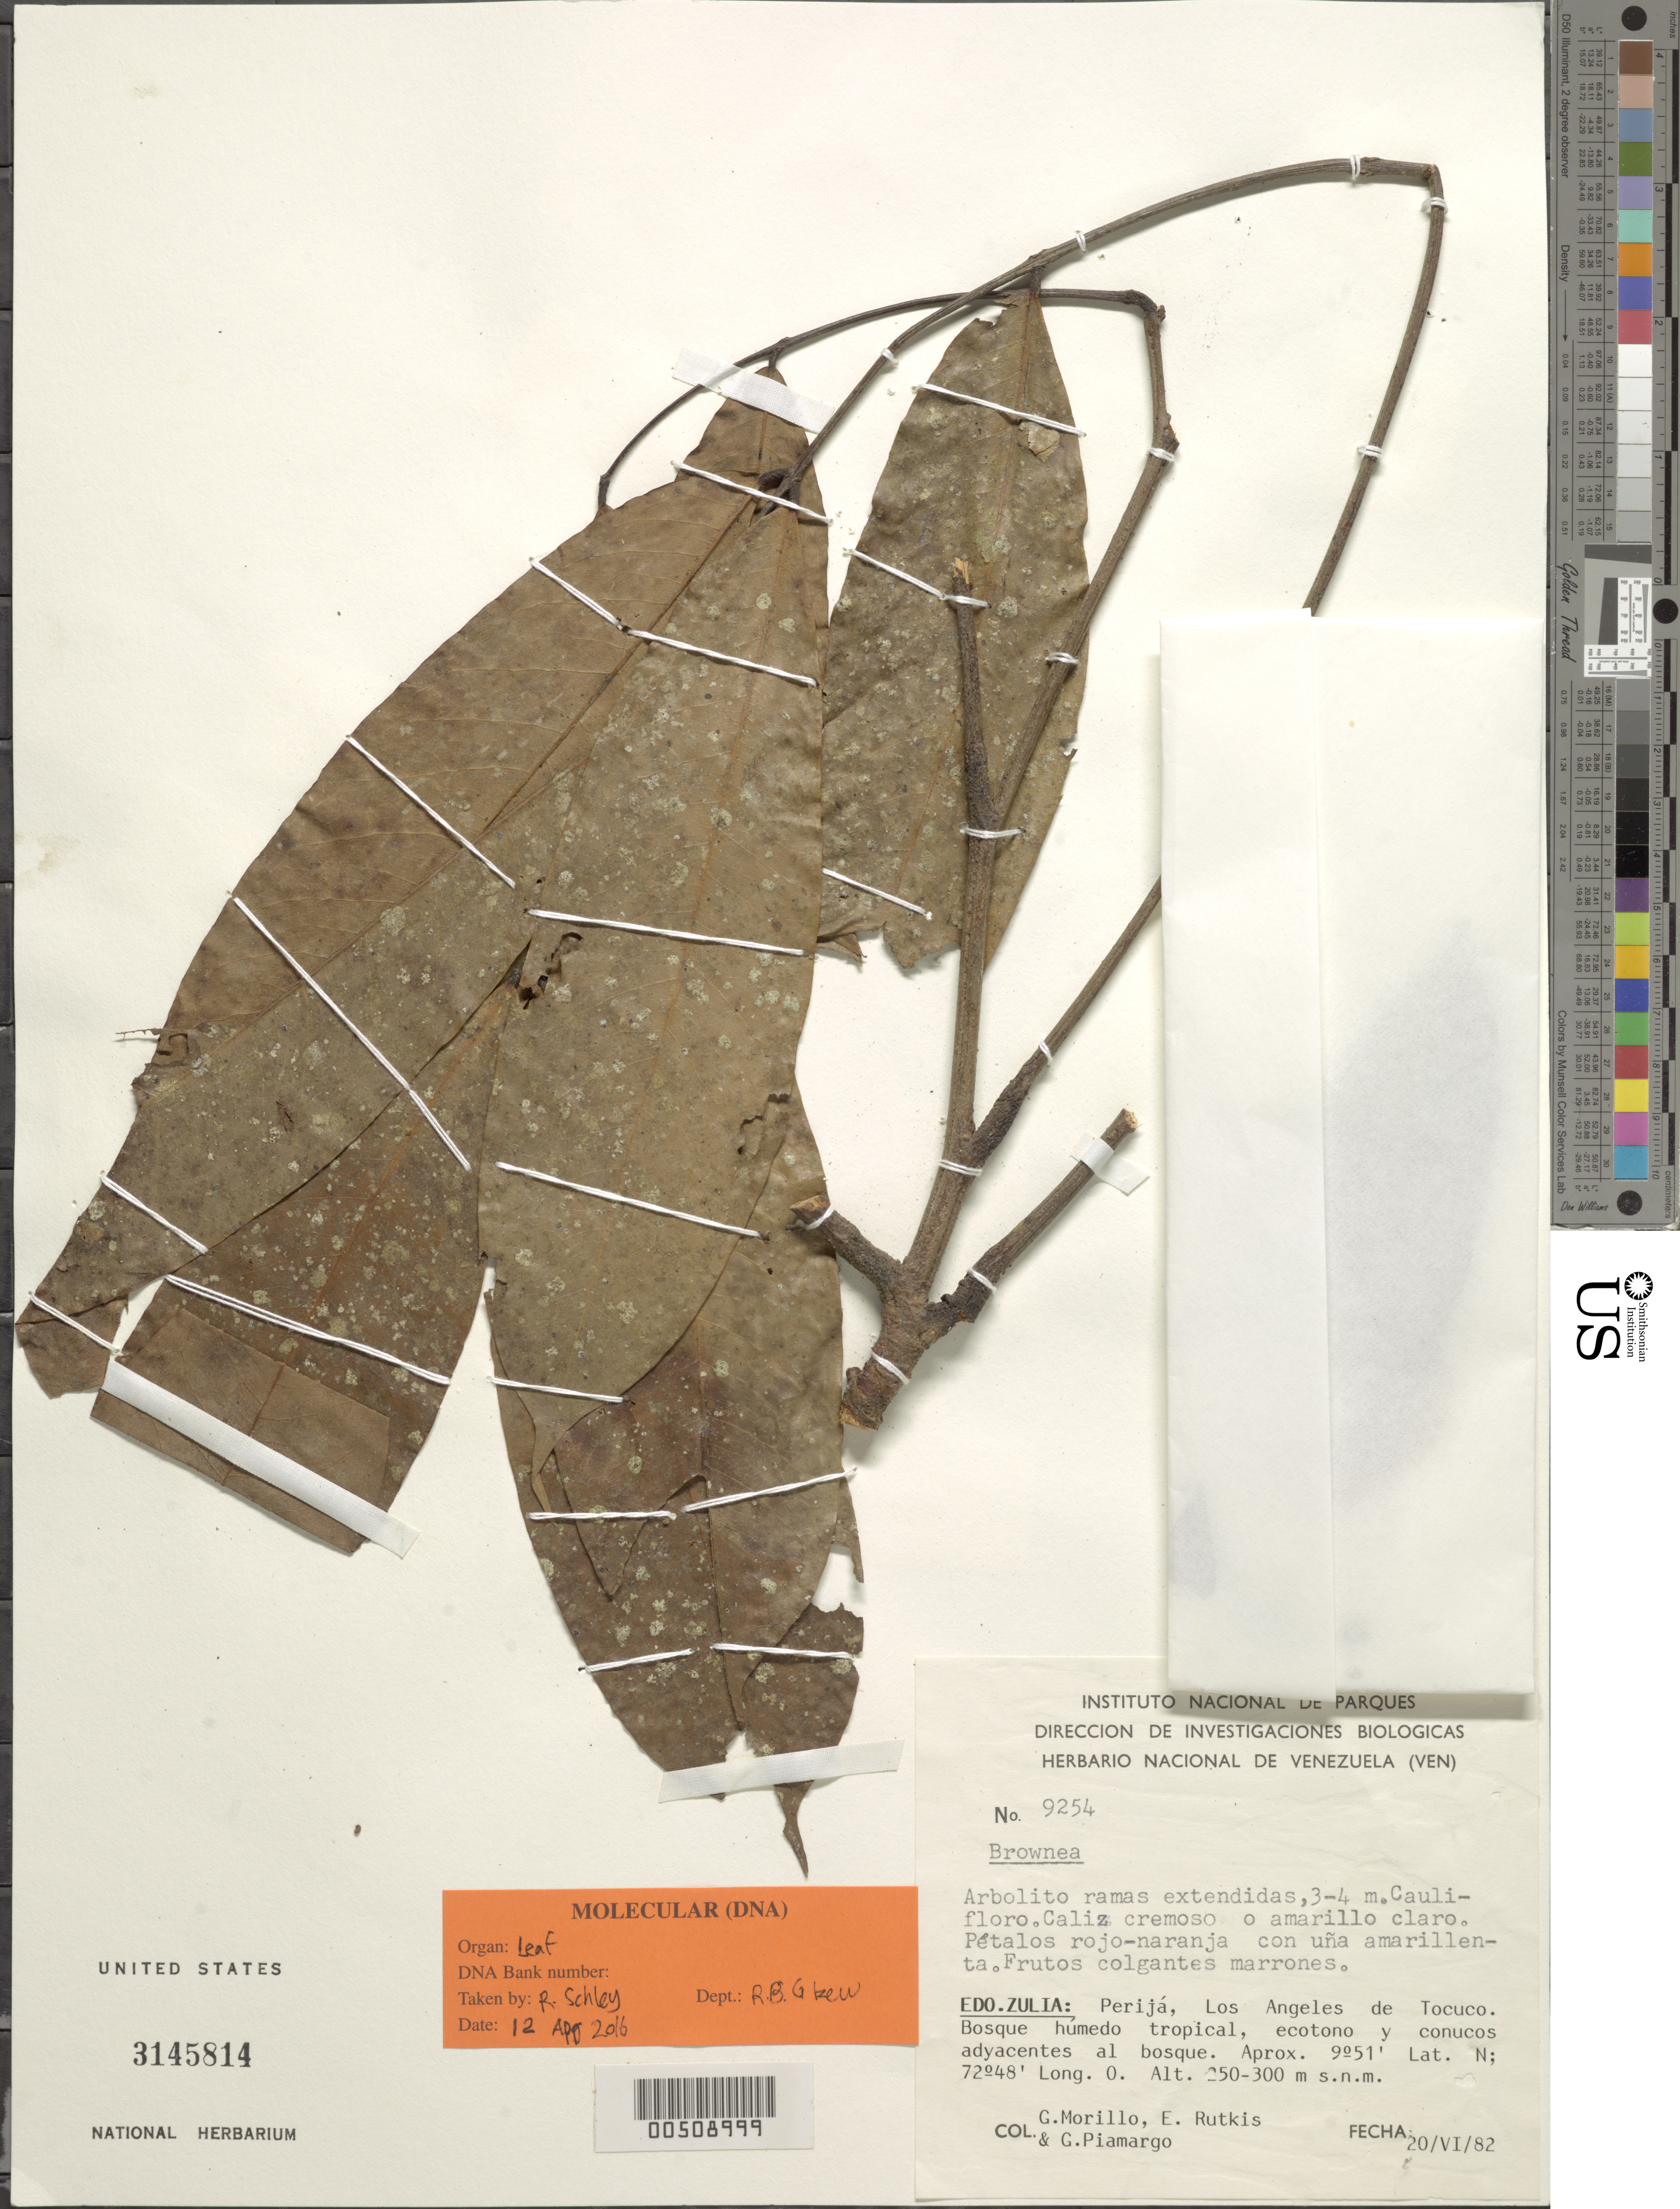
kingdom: Plantae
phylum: Tracheophyta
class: Magnoliopsida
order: Fabales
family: Fabaceae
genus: Brownea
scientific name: Brownea sp.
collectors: G. N. Morillo, E. Rutkis & G. Piamargo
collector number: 9254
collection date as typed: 20 Jun 1982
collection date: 1982-06-20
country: Venezuela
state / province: Zulia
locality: Perija, los angeles de tocuco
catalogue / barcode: US 3145814